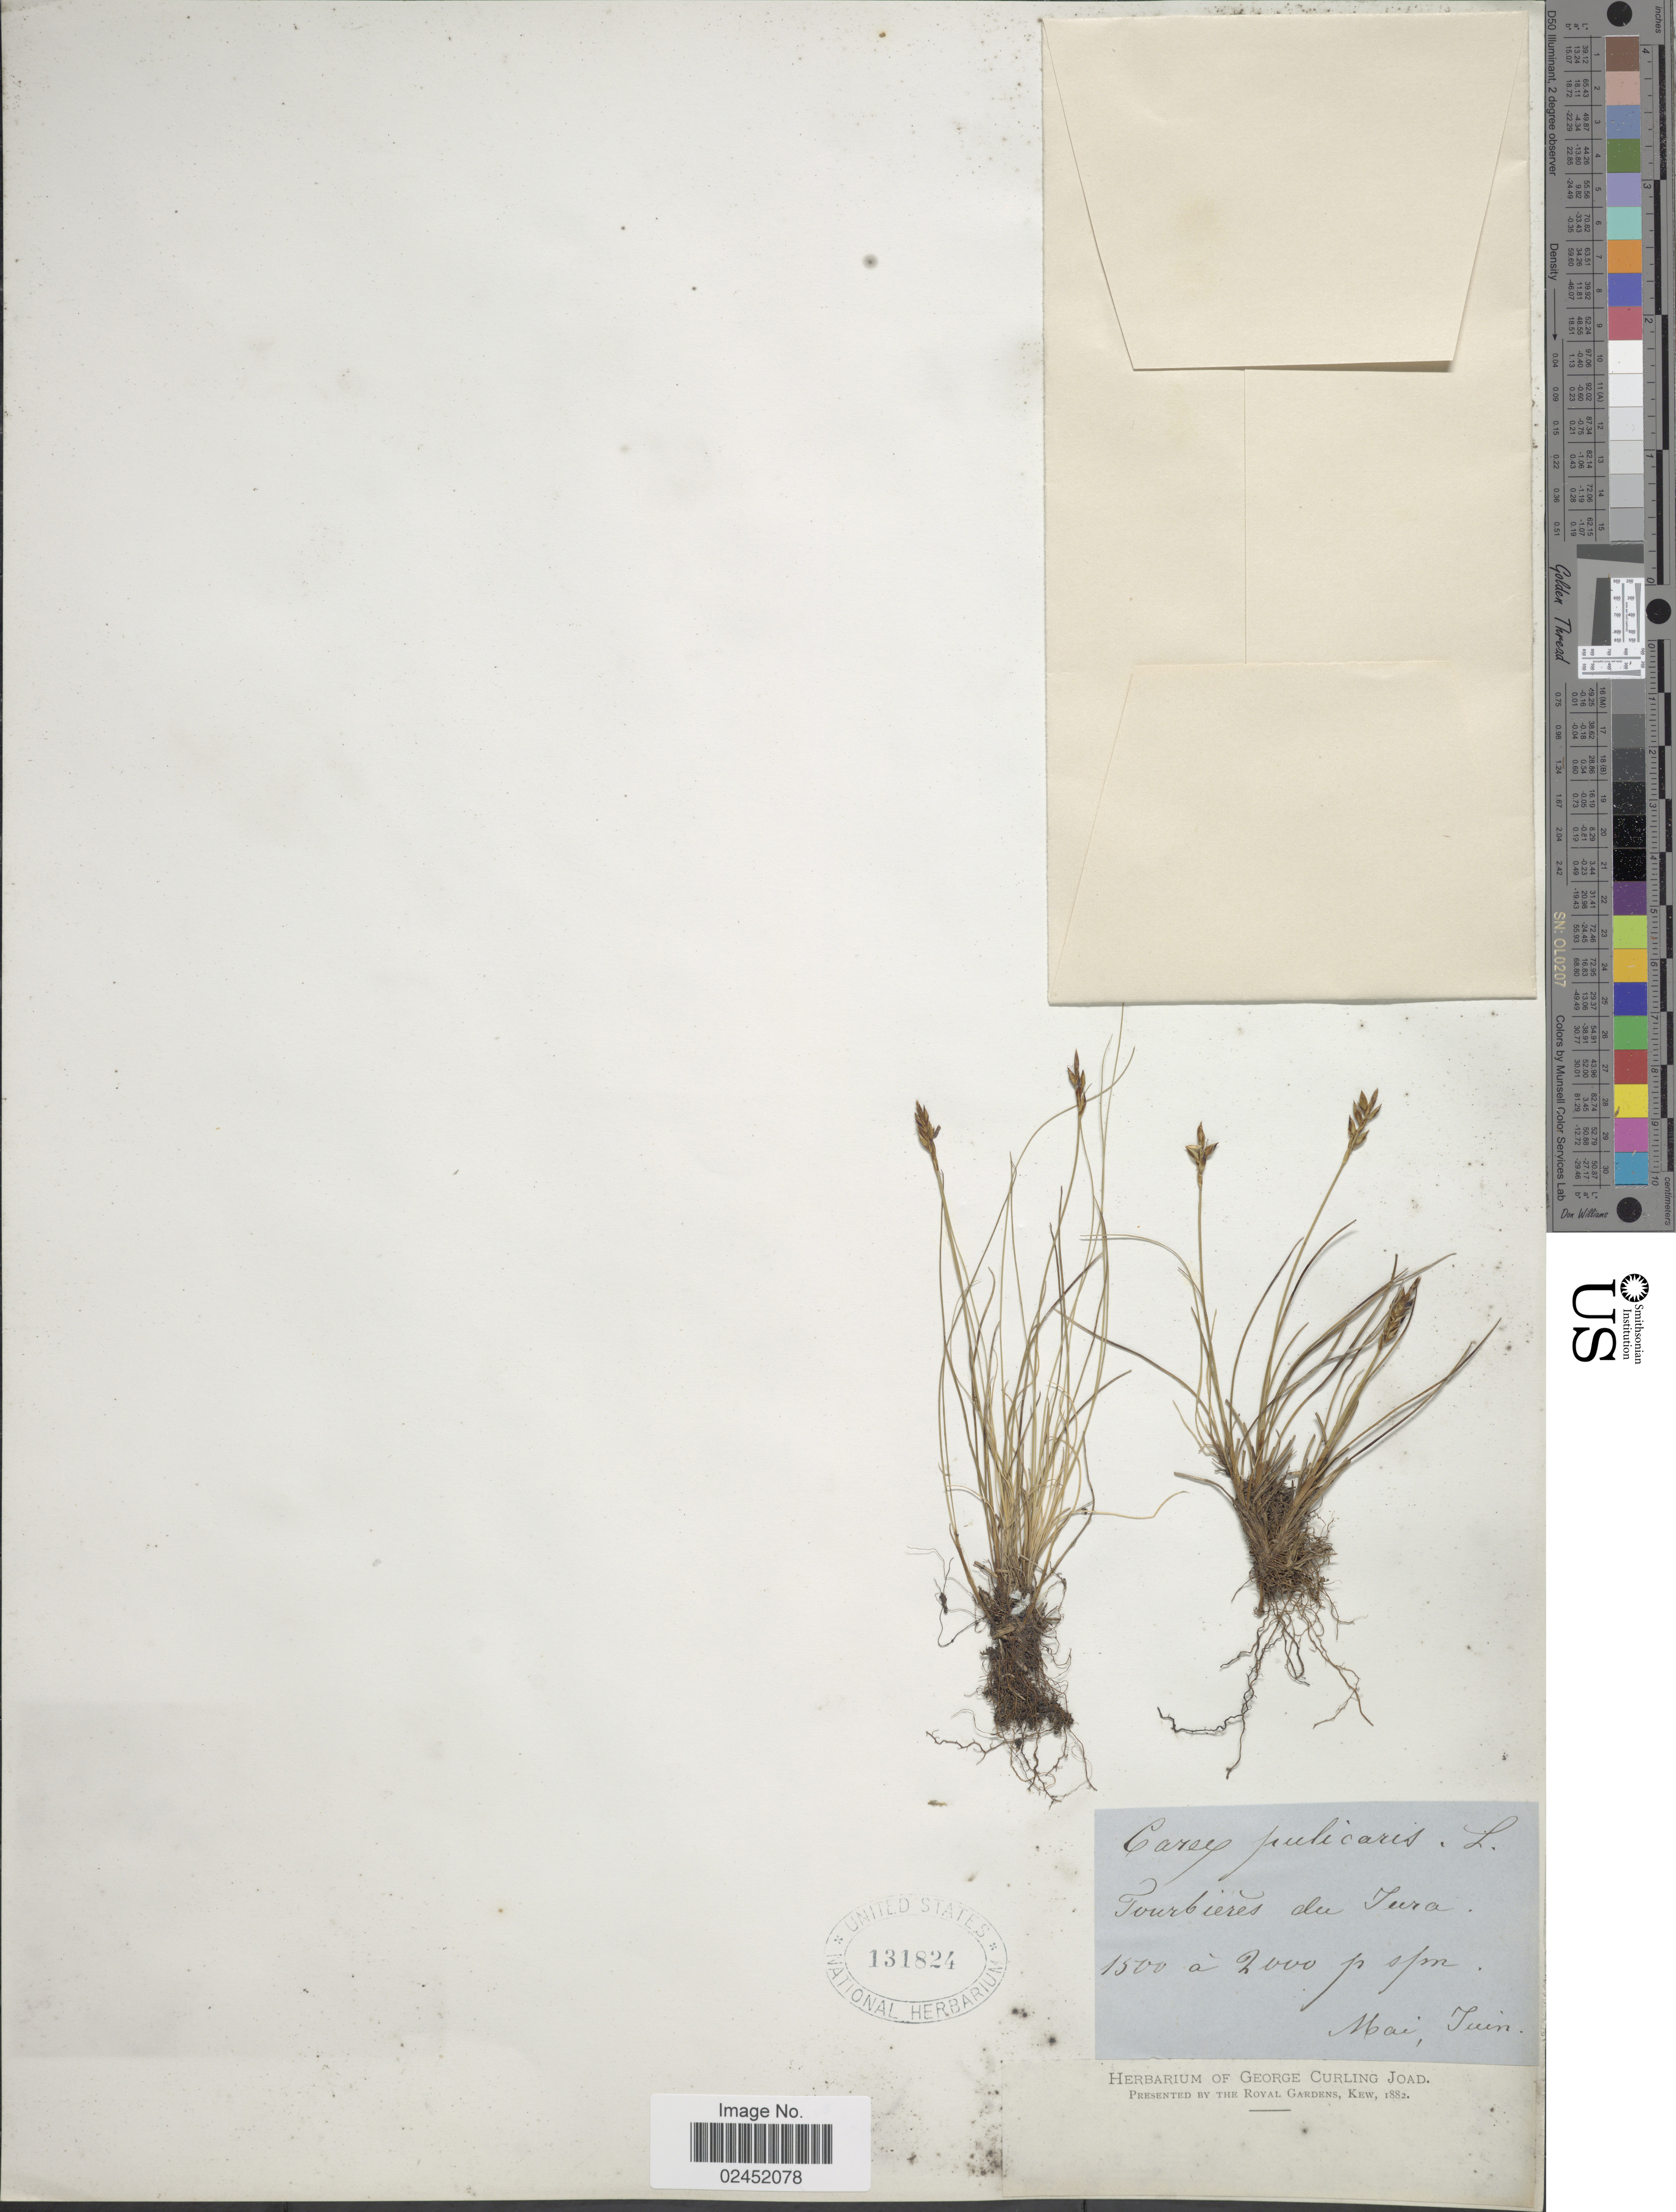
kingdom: Plantae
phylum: Tracheophyta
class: Liliopsida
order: Poales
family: Cyperaceae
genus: Carex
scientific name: Carex pulicaris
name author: L.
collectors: ex herb. George Curling Joad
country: France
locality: Tourbieres du Jura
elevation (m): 1500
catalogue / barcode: US 131824